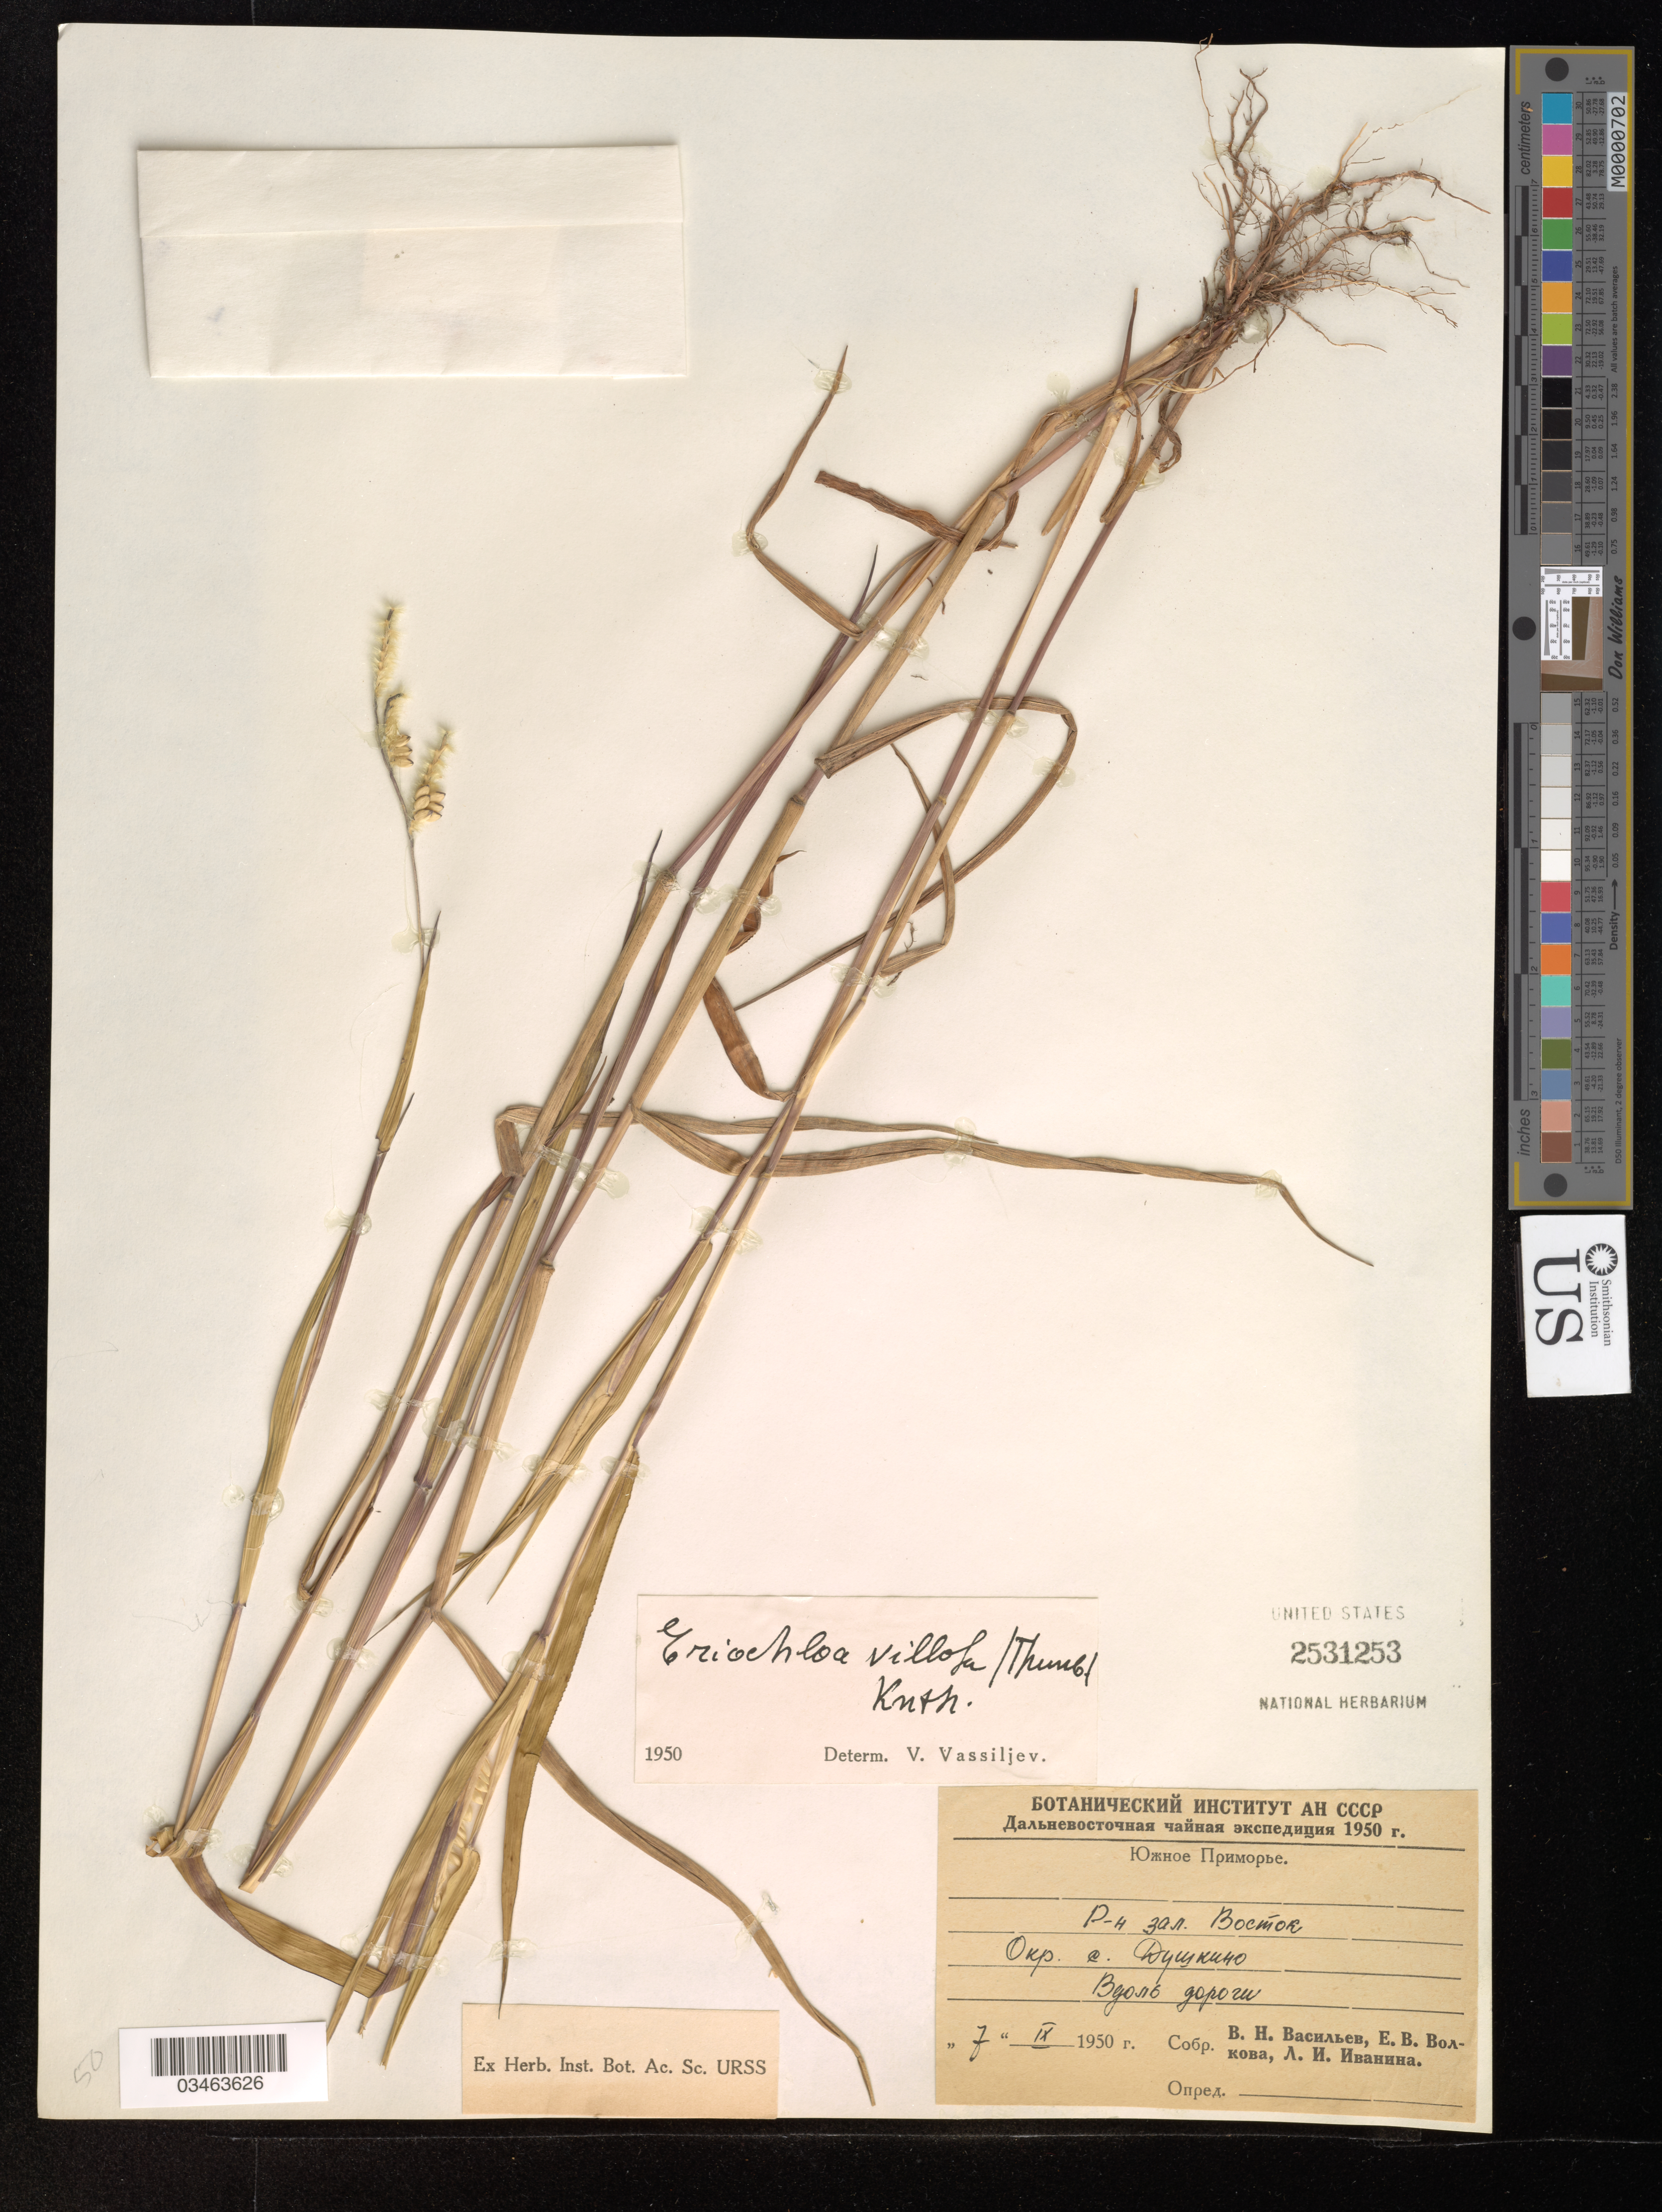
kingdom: Plantae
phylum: Tracheophyta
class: Liliopsida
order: Poales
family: Poaceae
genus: Eriochloa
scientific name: Eriochloa villosa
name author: (Thunb.) Kunth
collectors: V. Vassiljev, E. V. Volkova & L. Ivanina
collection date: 1950-09-07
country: Russian Federation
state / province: Primorsky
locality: District hall East. Vicinity of Pushkino Village, along the road.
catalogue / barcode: US 2531253